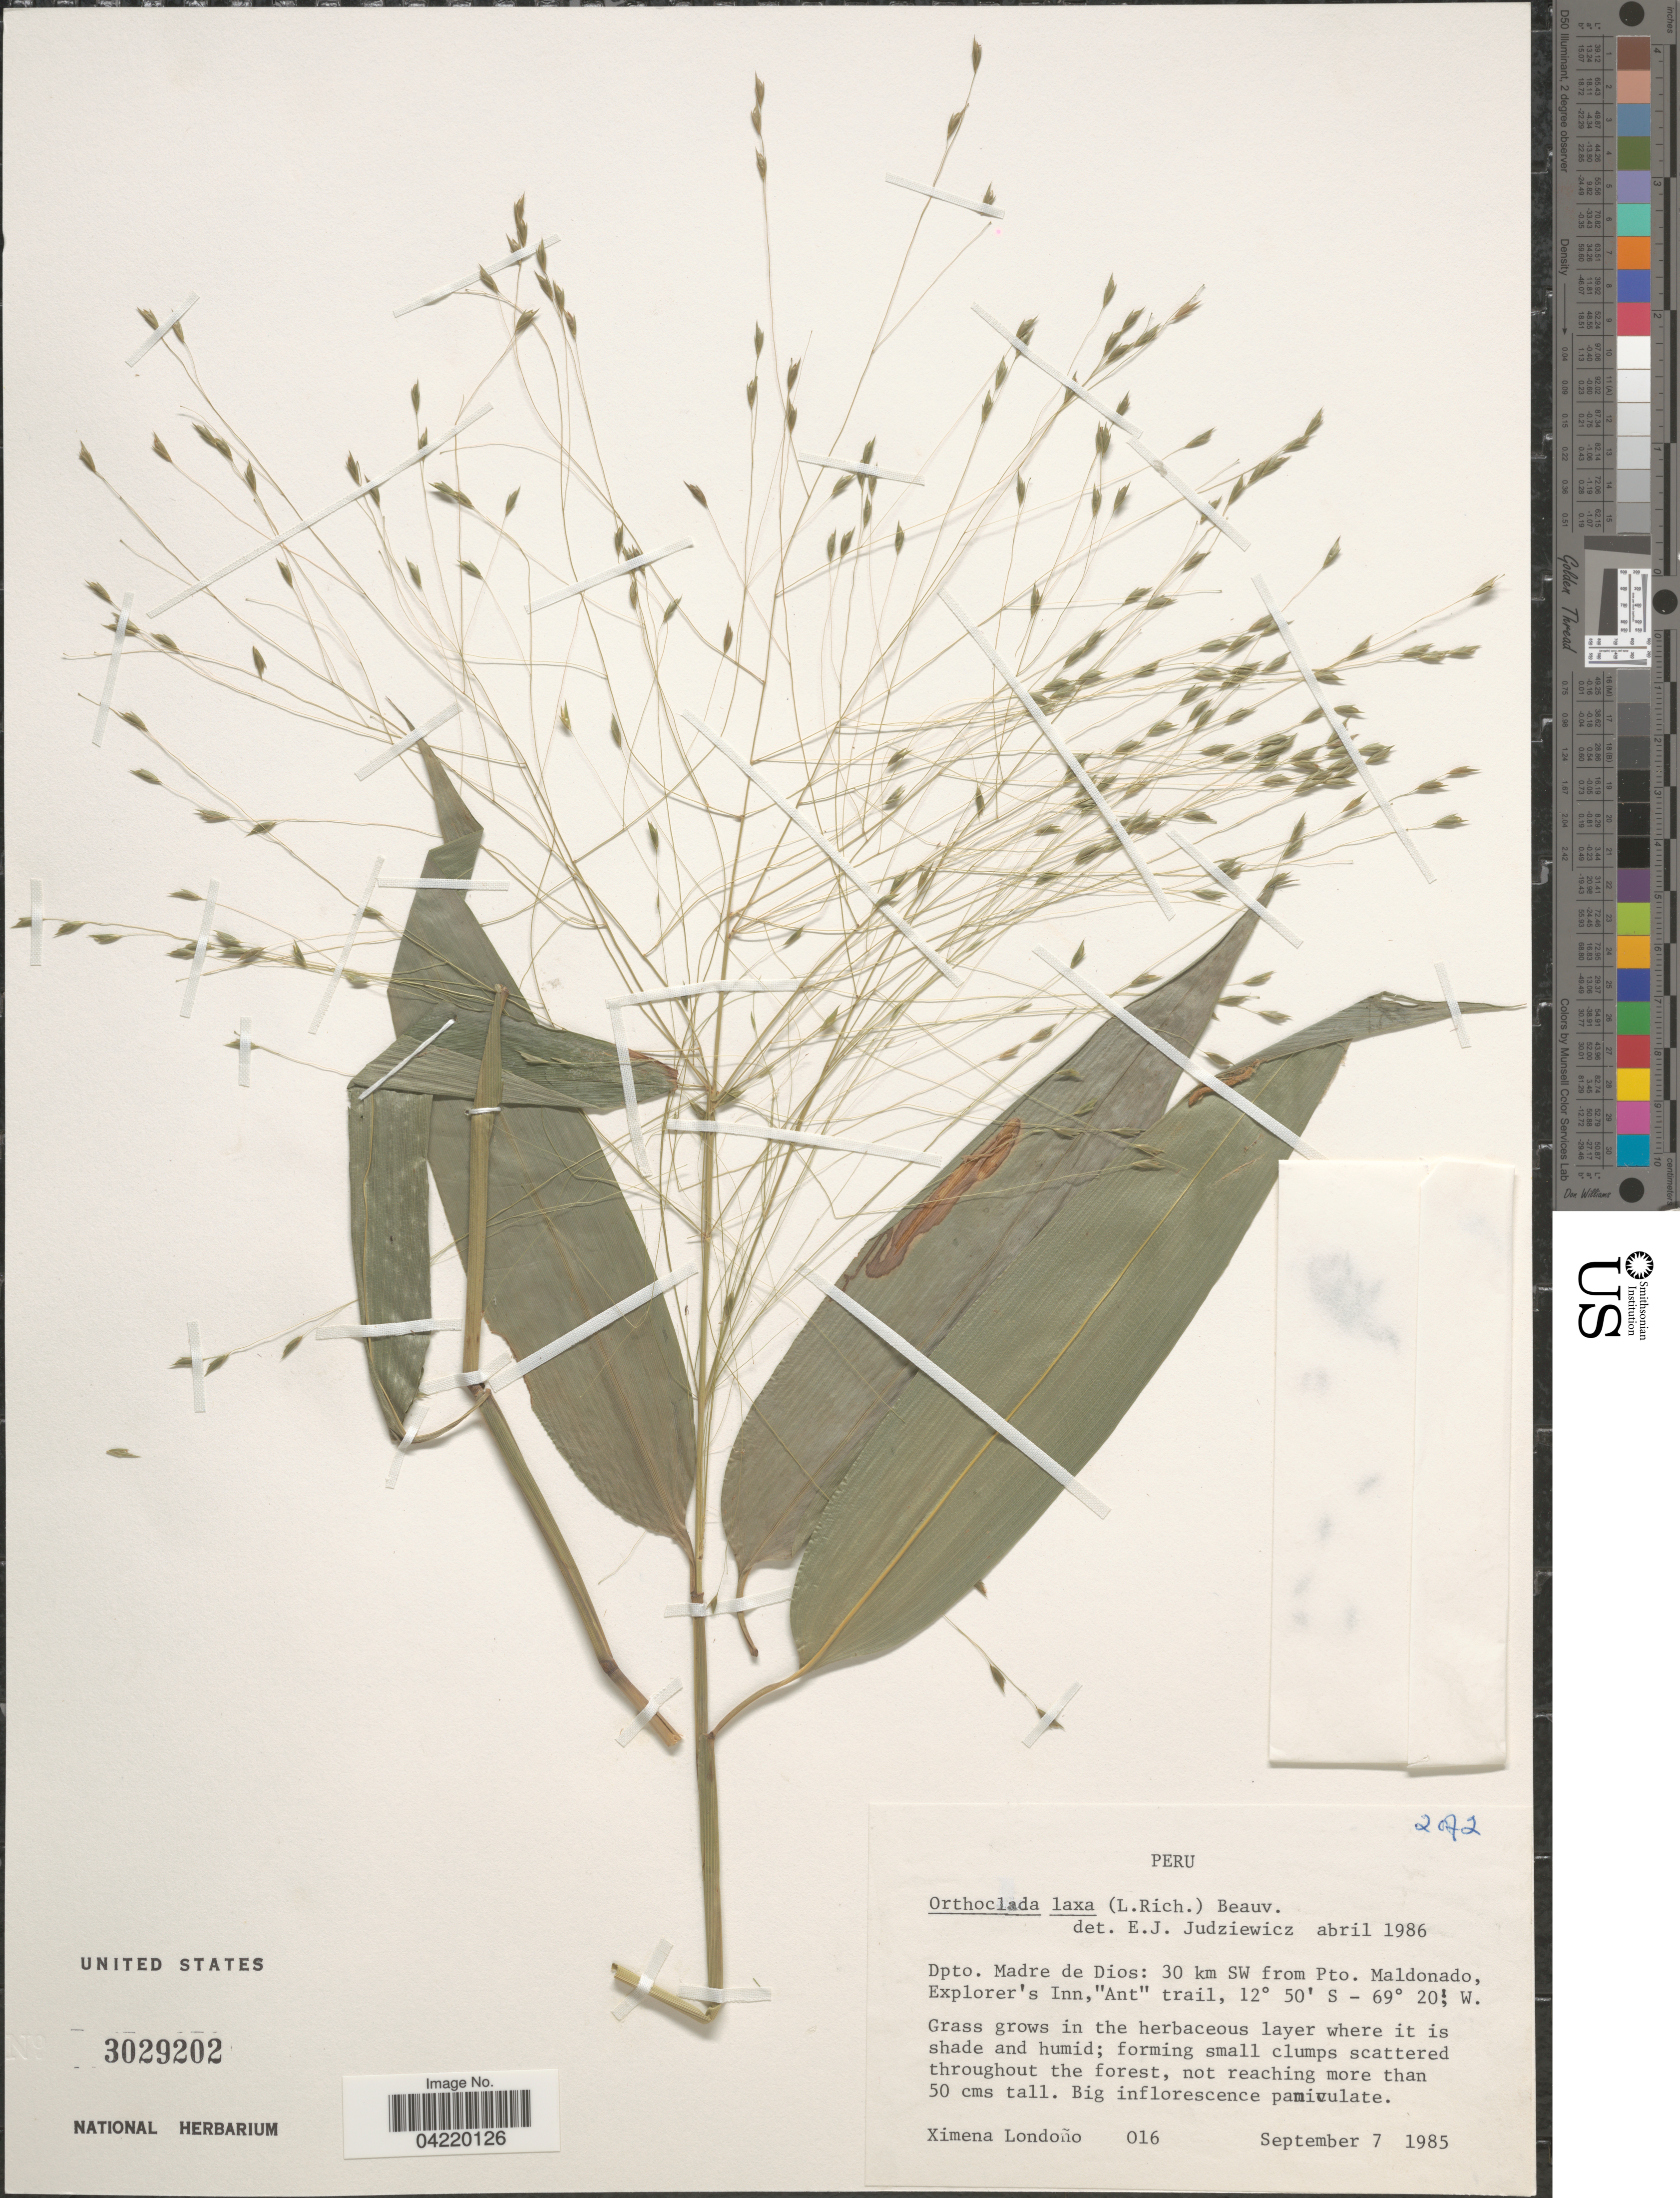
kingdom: Plantae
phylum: Tracheophyta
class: Liliopsida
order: Poales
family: Poaceae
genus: Orthoclada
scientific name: Orthoclada laxa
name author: P. Beauv.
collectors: X. Londoño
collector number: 016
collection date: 1985-09-07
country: Peru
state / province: Madre de Dios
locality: Dpto. Madre de Dios: 30 km SW from Pto. Maldonado, Explorer's Inn, "Ant" trail.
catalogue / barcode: US 3029202